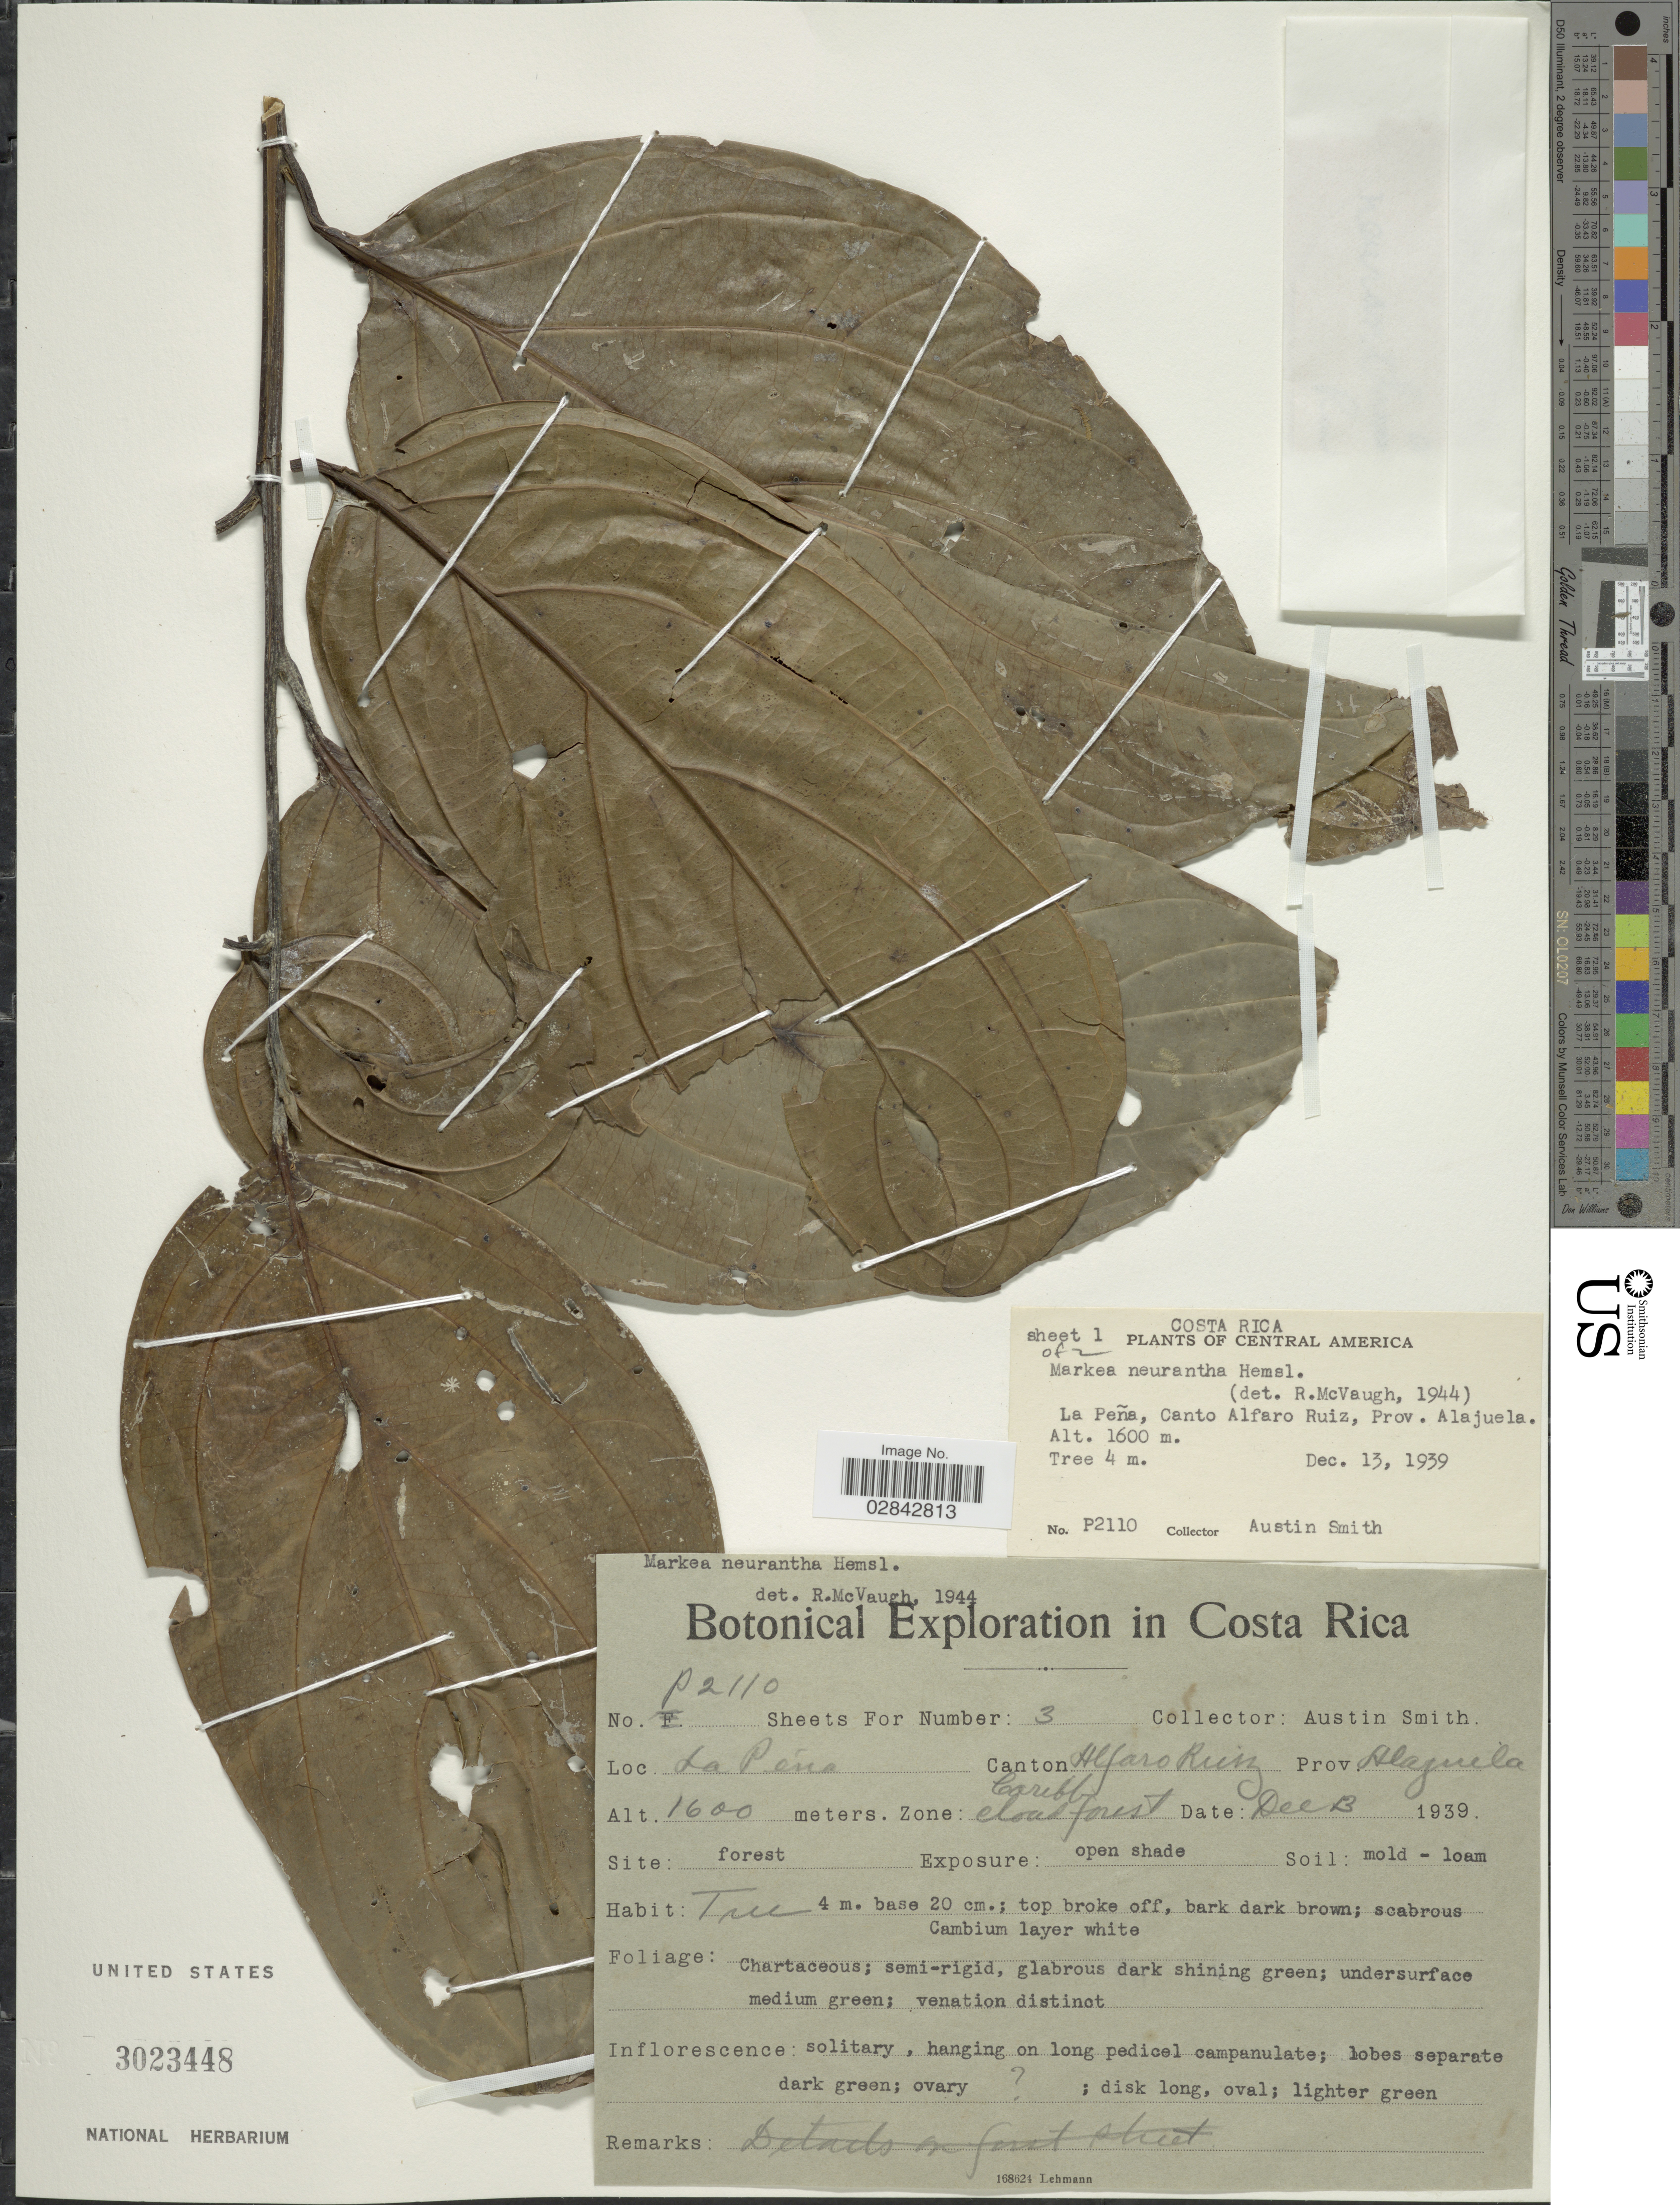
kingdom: Plantae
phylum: Tracheophyta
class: Magnoliopsida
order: Solanales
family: Solanaceae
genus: Markea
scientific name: Markea neurantha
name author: Hemsl.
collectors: Aust P. Smith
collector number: P2110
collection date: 1939-12-13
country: Costa Rica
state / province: Alajuela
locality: La Peña, Canto Alfaro Ruiz.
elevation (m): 1600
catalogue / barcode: US 3023448